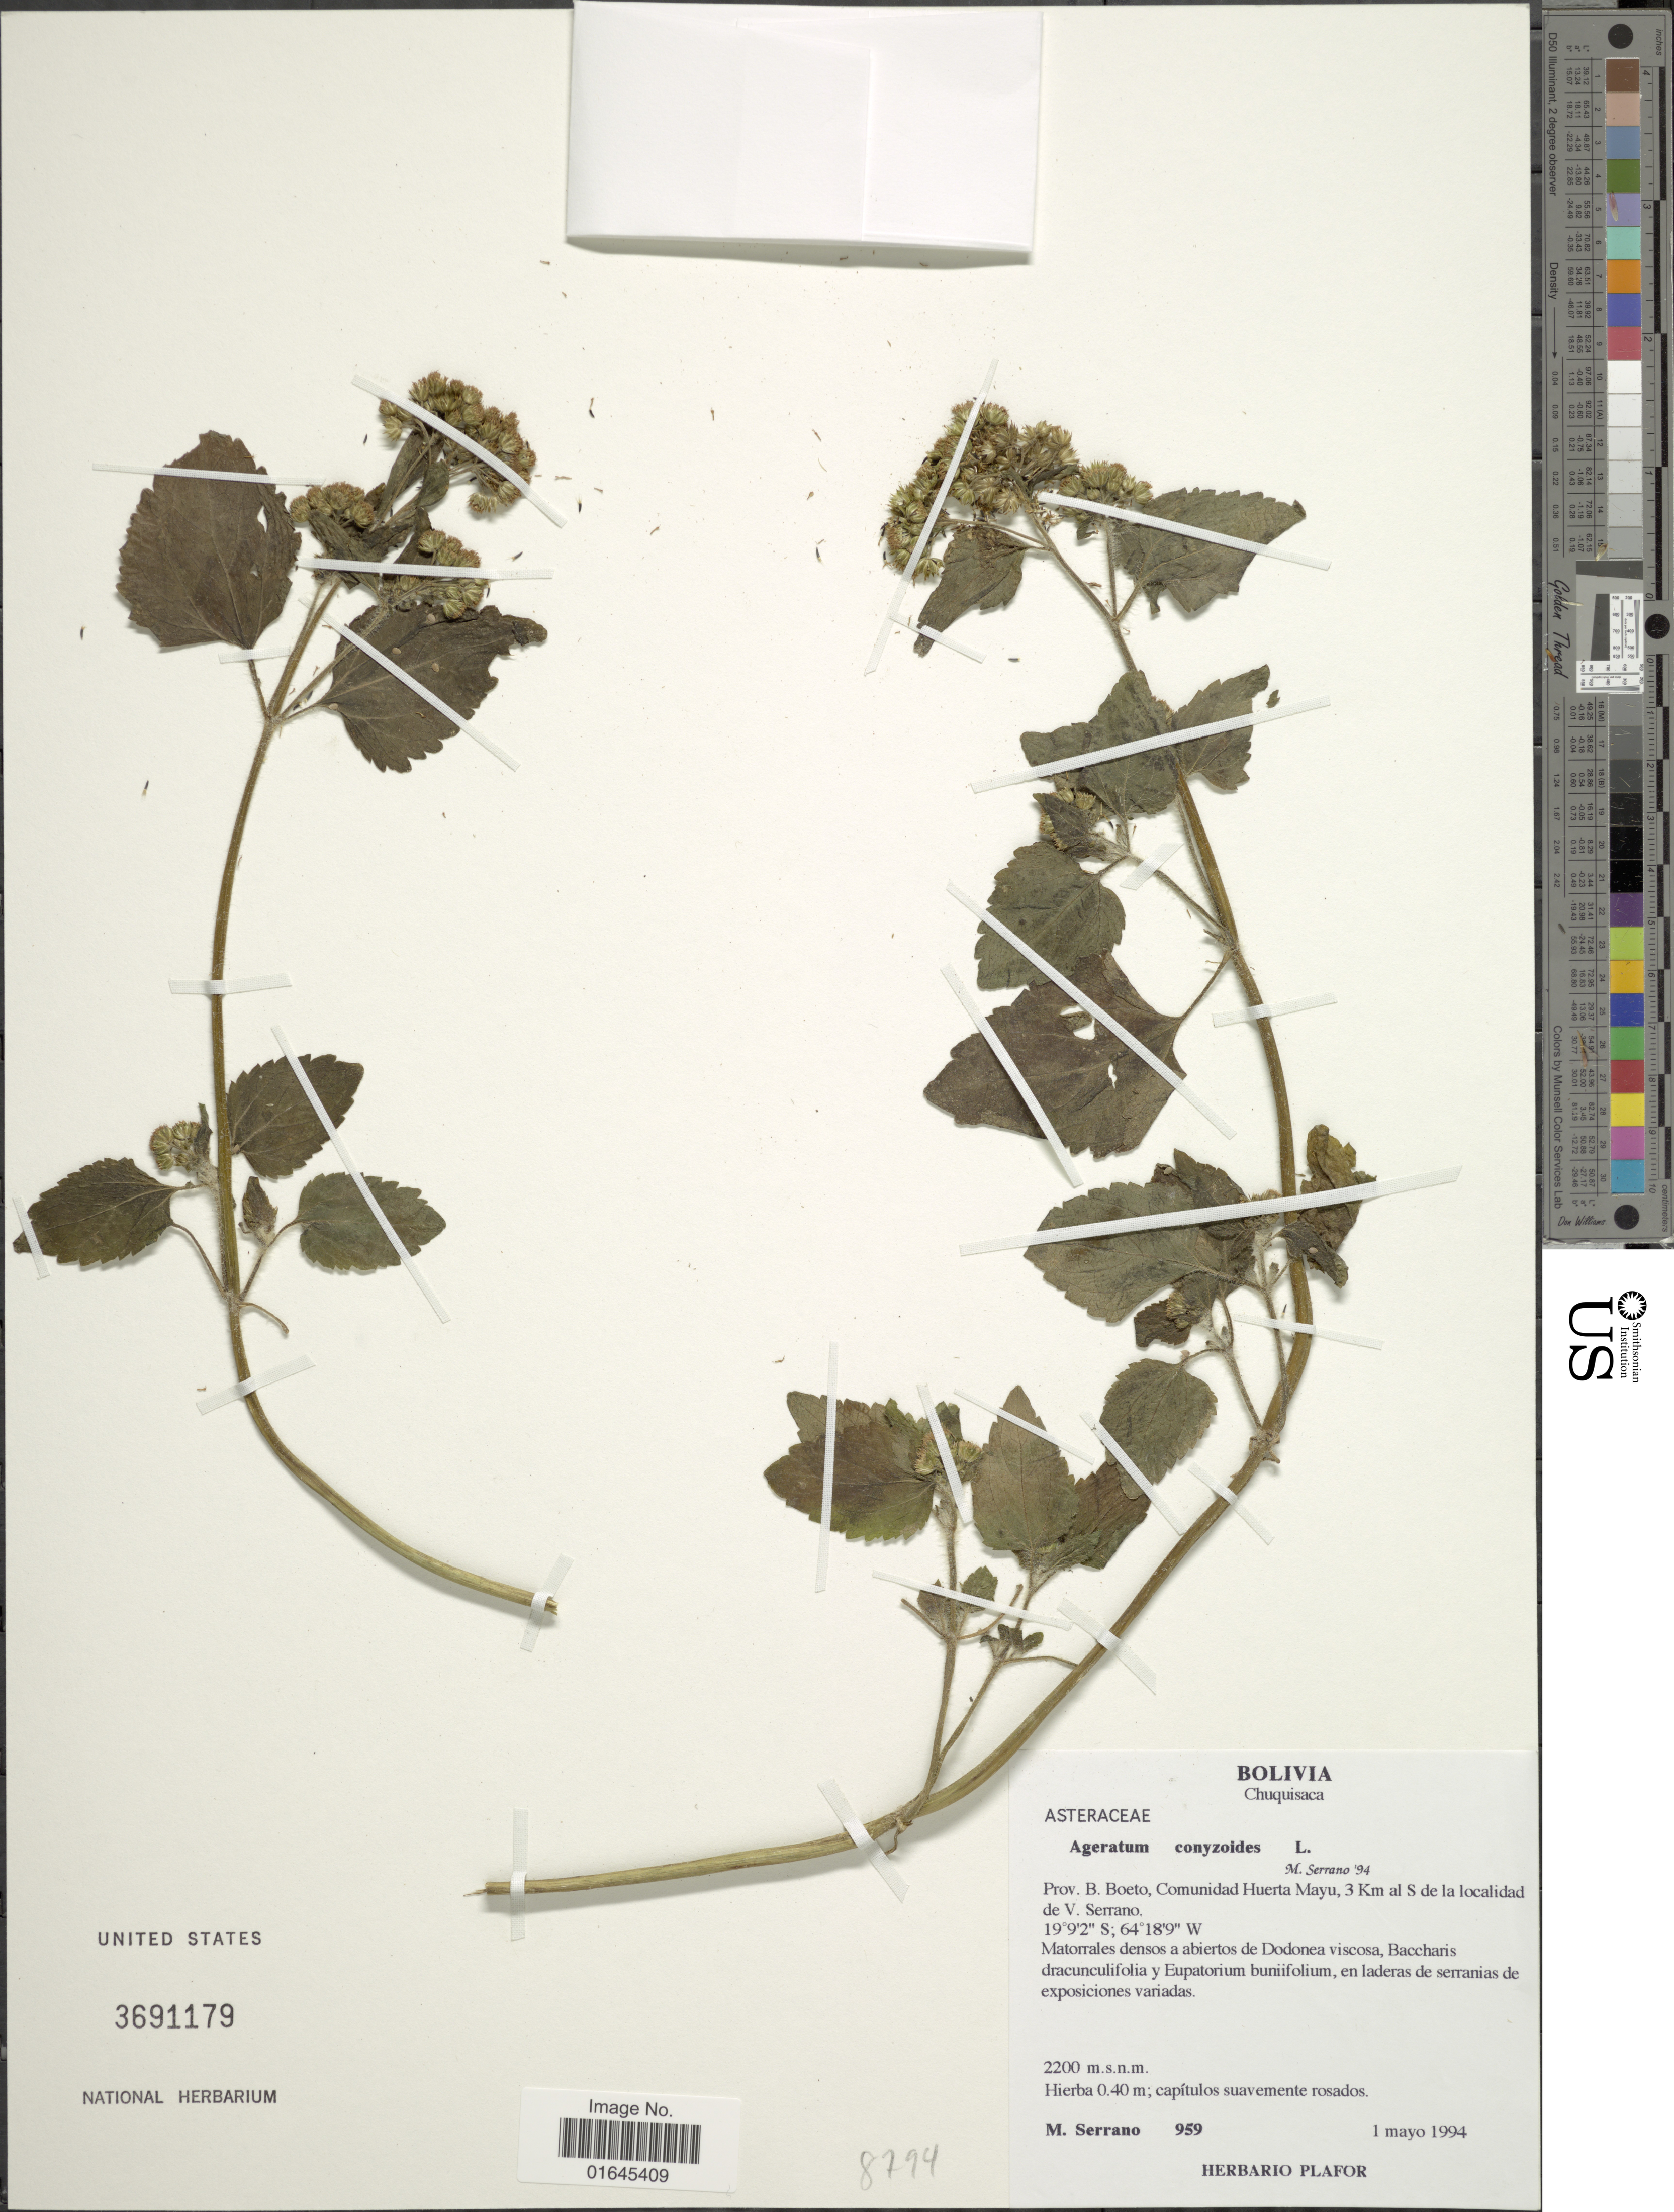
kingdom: Plantae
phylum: Tracheophyta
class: Magnoliopsida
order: Asterales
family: Asteraceae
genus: Ageratum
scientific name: Ageratum conyzoides subsp. conyzoides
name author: L.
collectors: M. Serrano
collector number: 959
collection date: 1994-05-01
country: Bolivia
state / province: Chuquisaca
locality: Prov. B. Boeto, Comunidad Huerta Mayu, 3 Km al S de la localidad de V. Serrano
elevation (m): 2200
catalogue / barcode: US 3691179